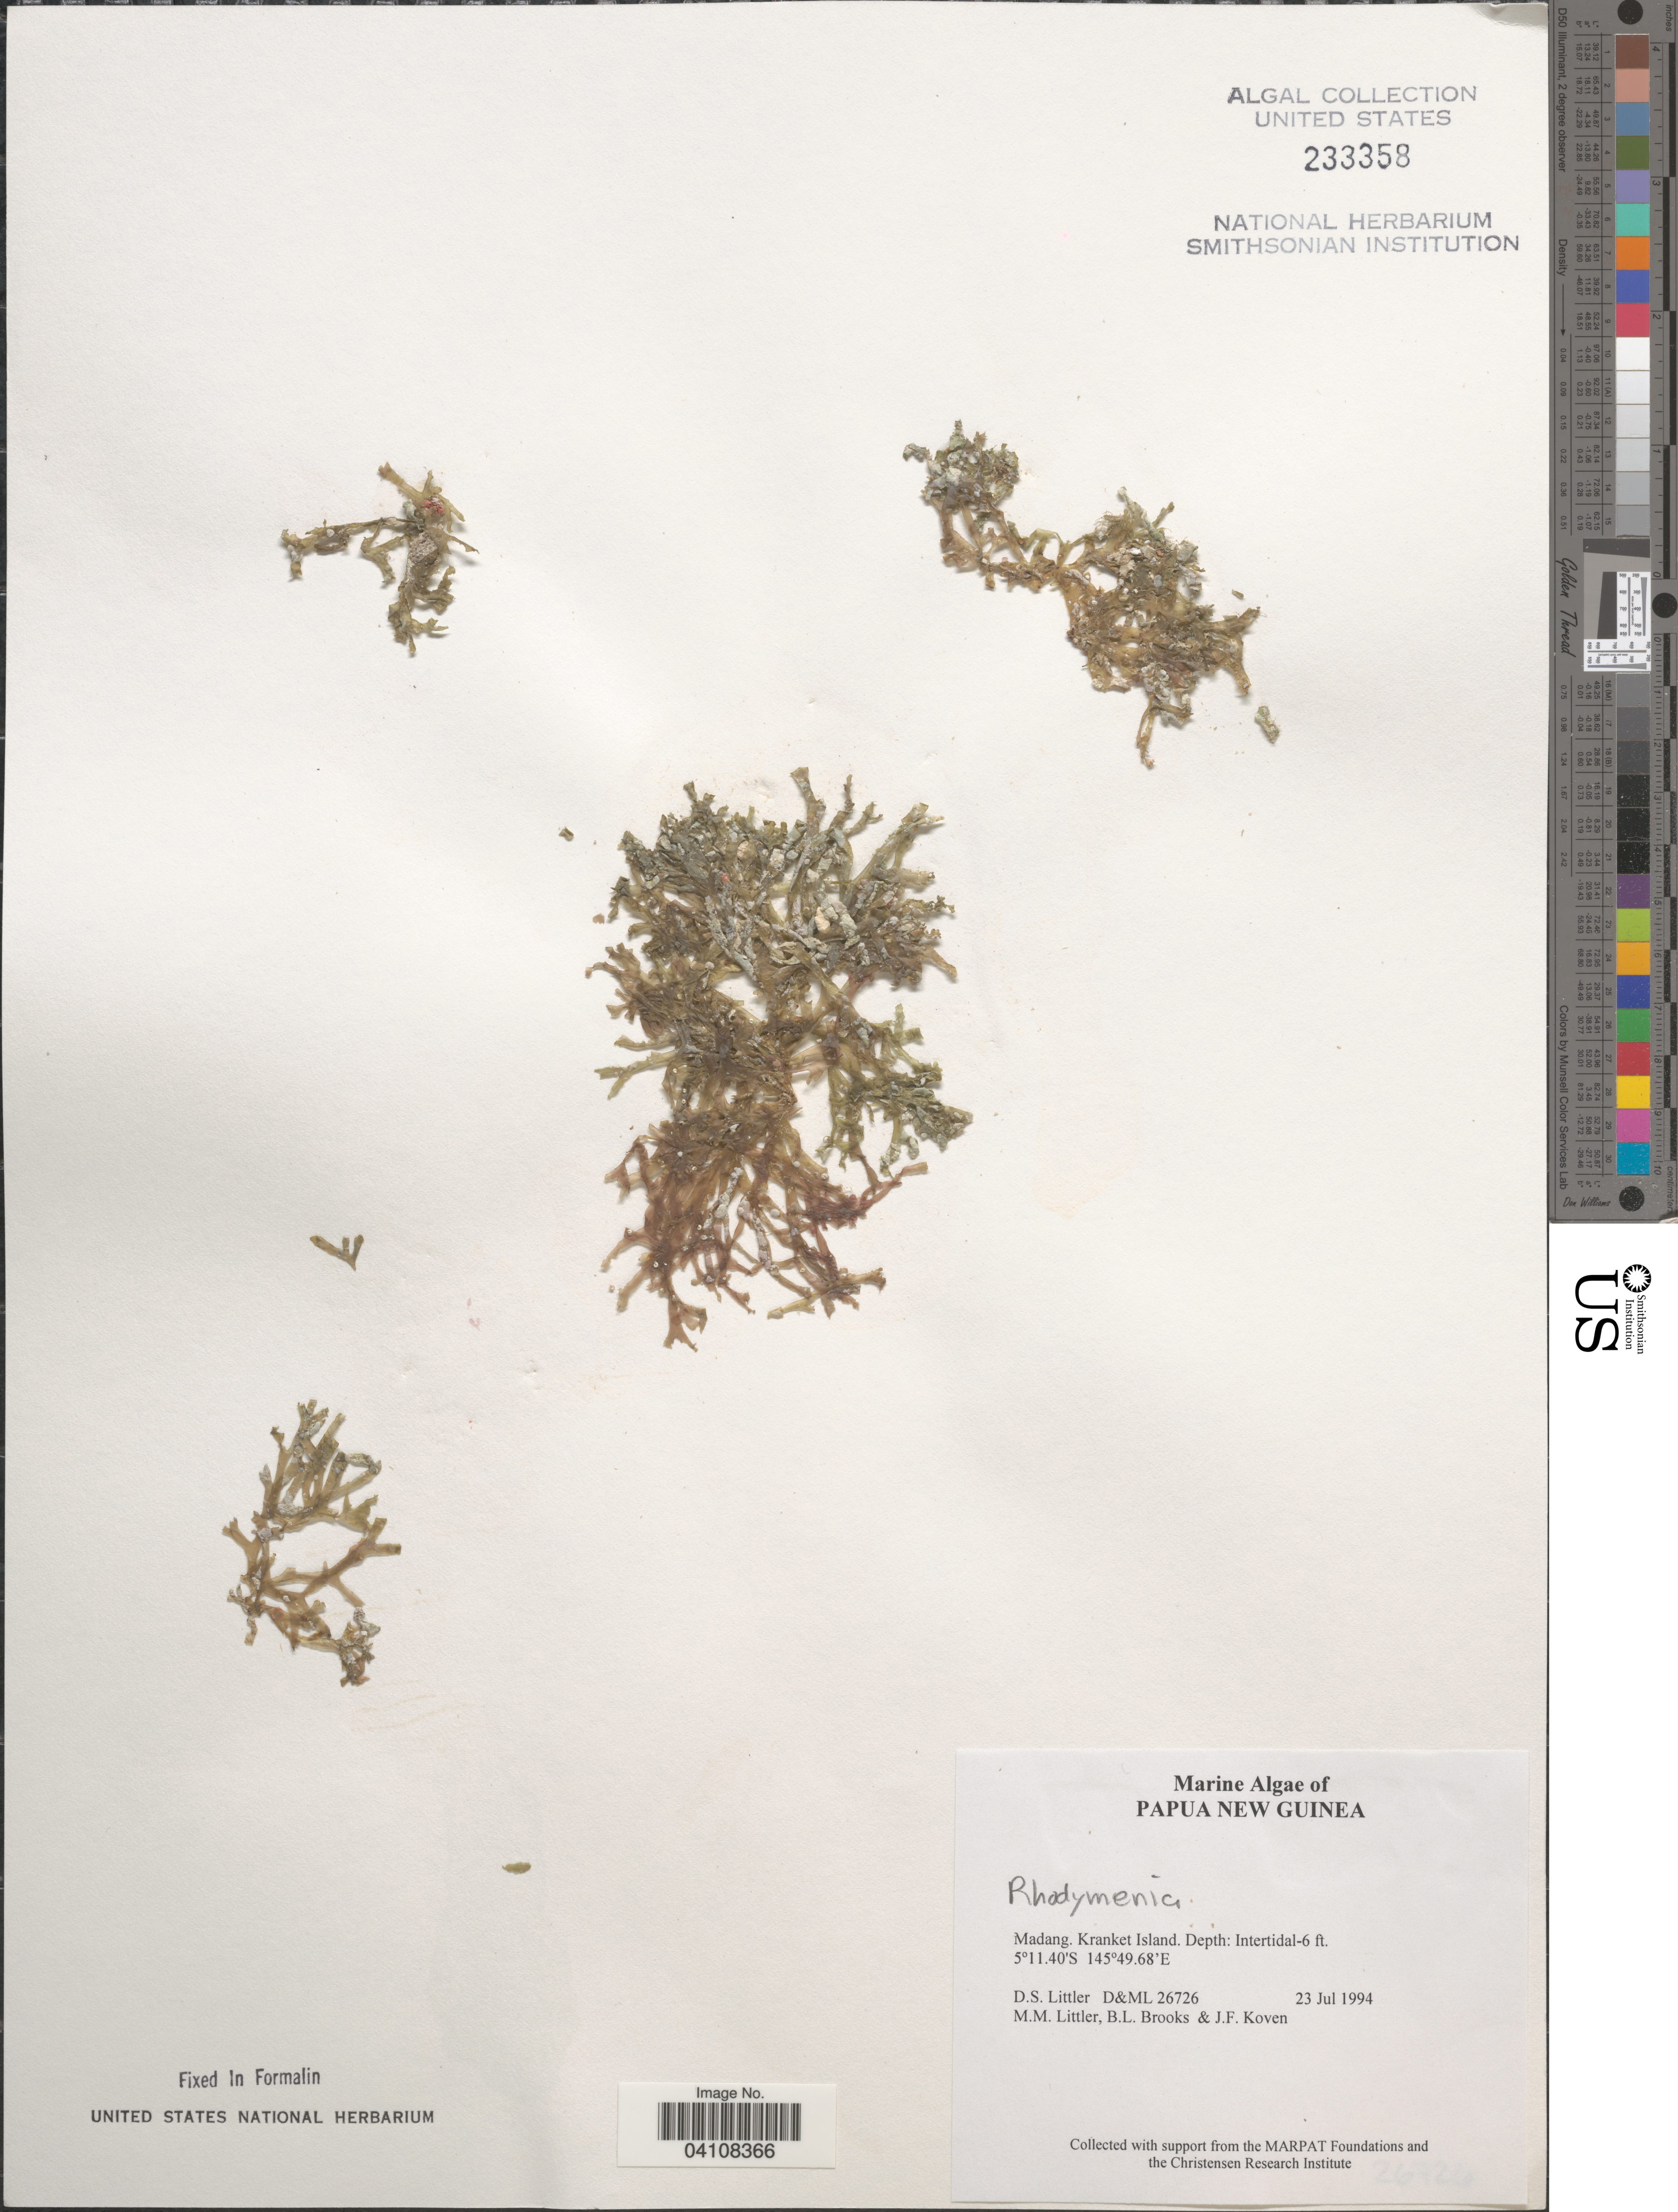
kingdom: Plantae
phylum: Rhodophyta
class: Florideophyceae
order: Rhodymeniales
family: Rhodymeniaceae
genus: Rhodymenia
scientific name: Rhodymenia sp.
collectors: D. S. Littler, B. Brooks & J. Koven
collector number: D&ML26726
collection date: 1994-07-23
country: Papua New Guinea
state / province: Madang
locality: Kranket Island.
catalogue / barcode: US 233358